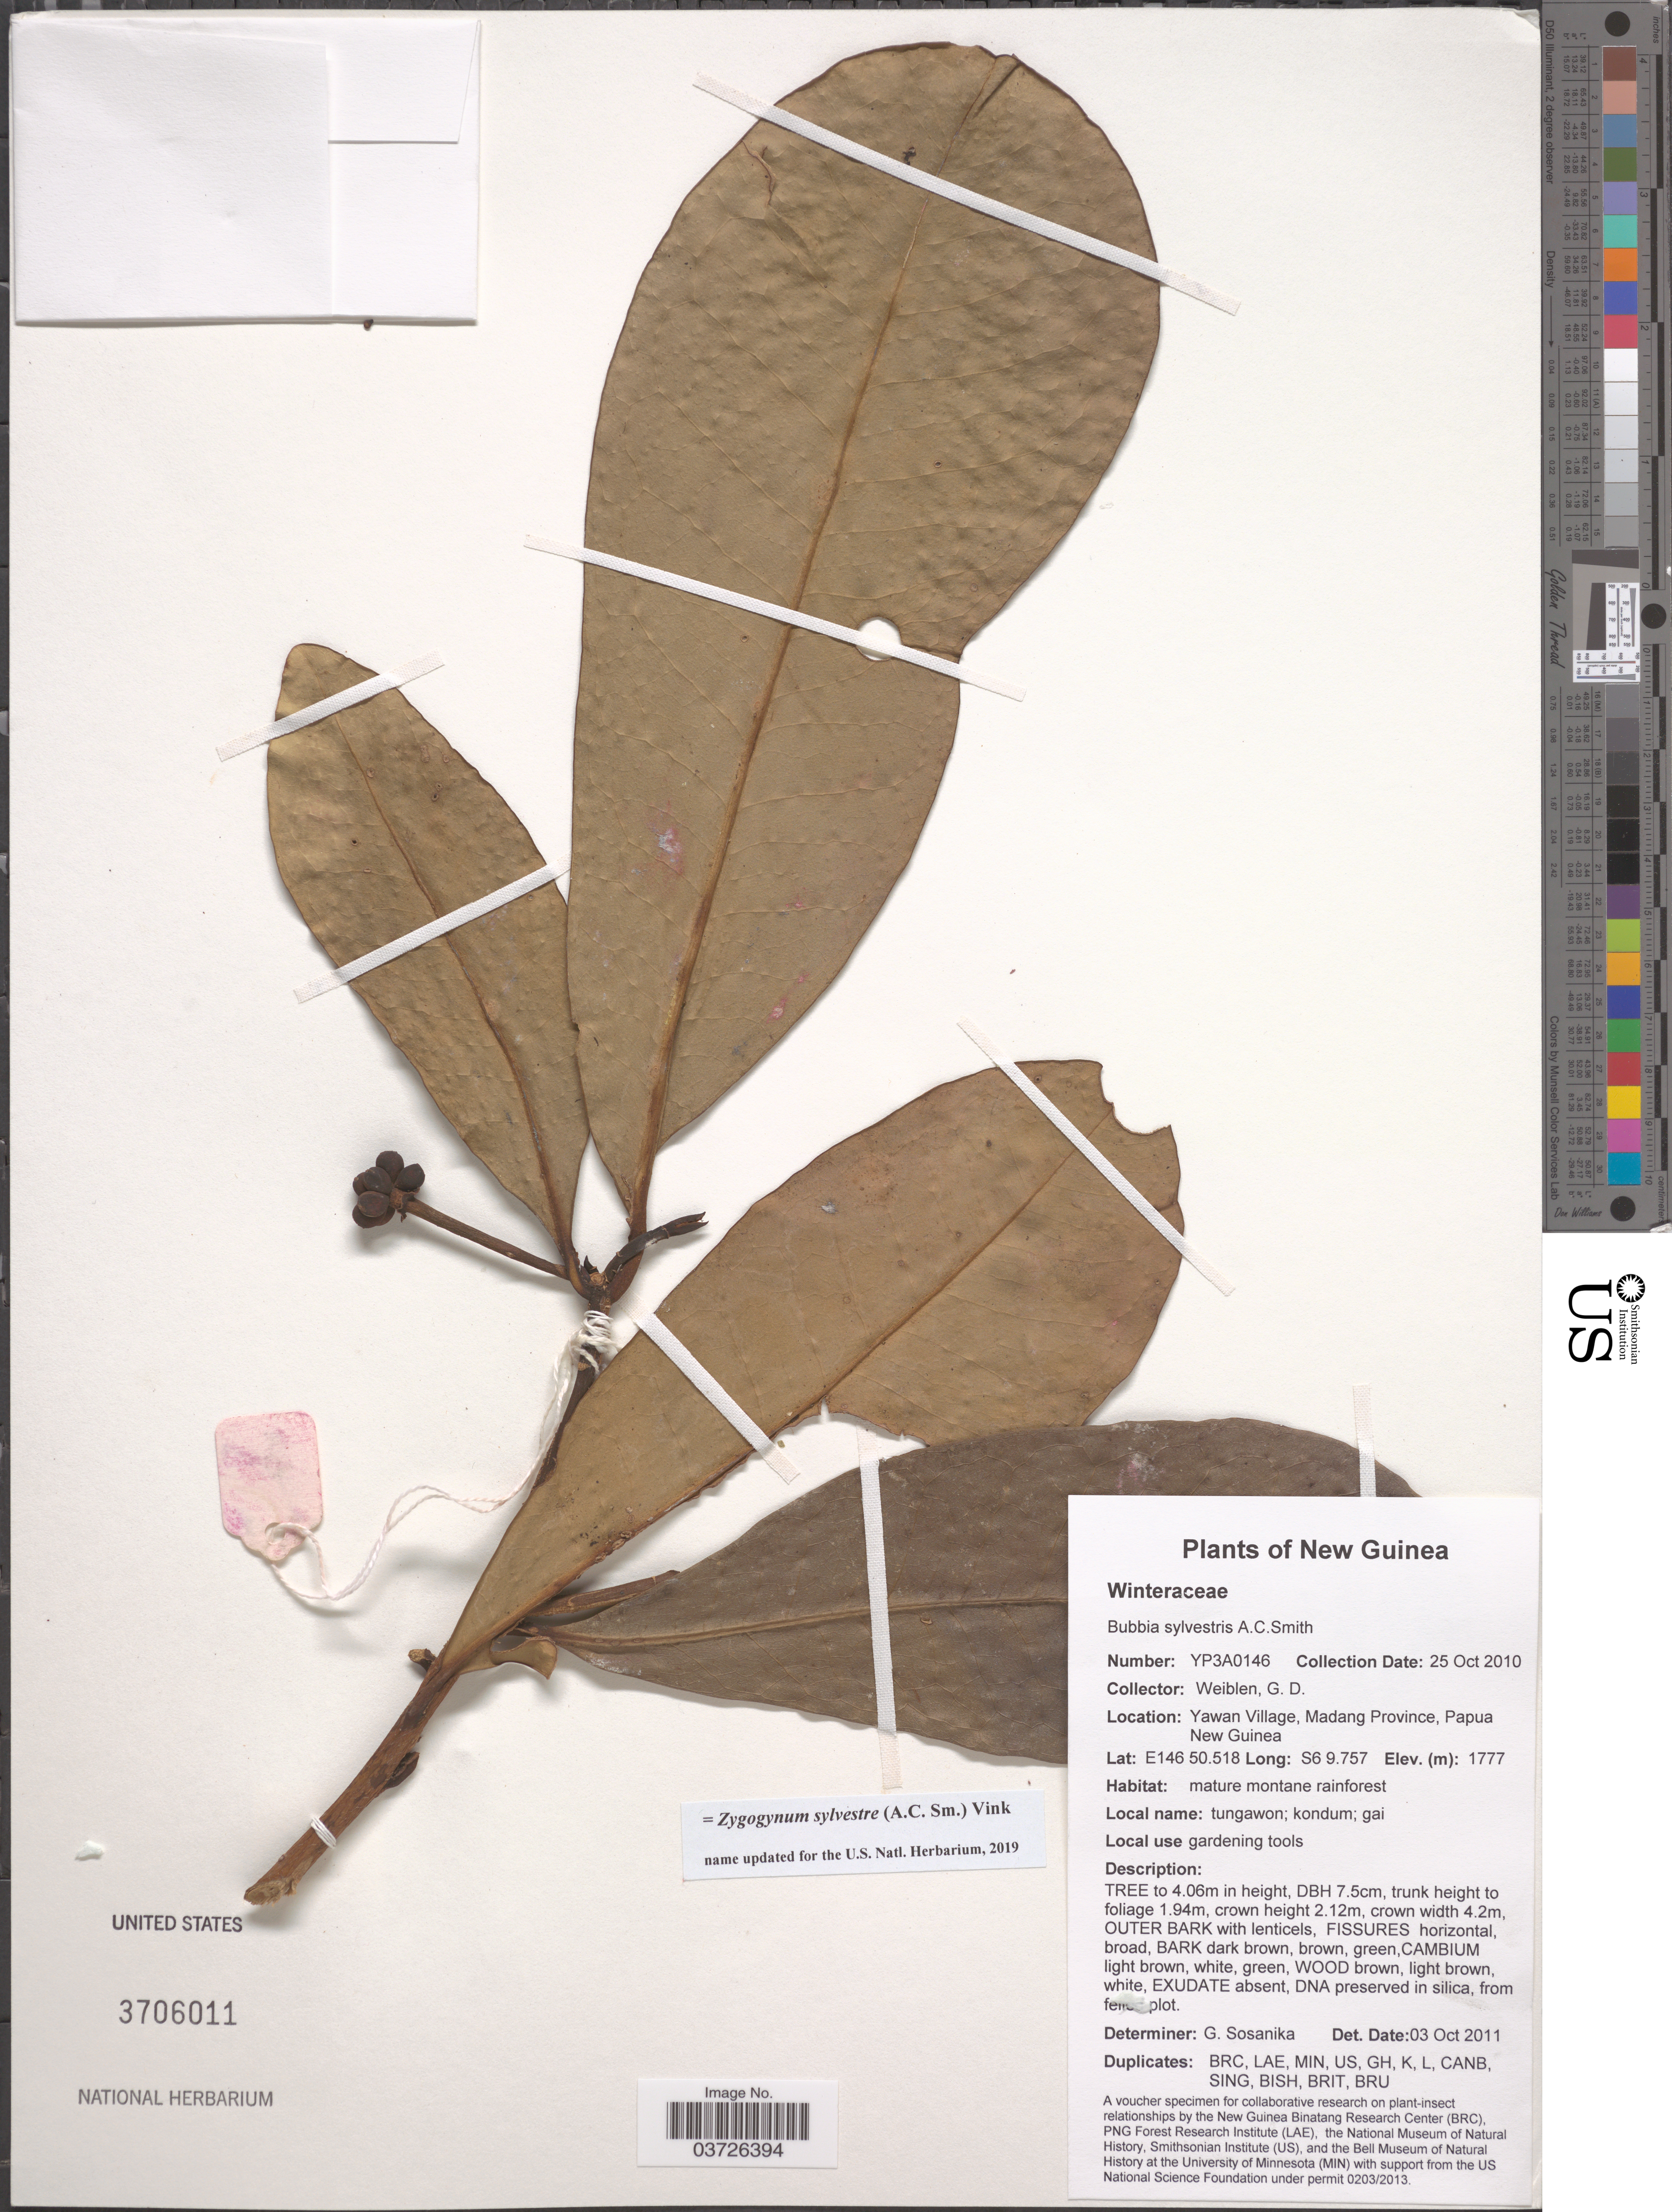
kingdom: Plantae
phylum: Tracheophyta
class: Magnoliopsida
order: Canellales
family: Winteraceae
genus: Zygogynum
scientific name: Zygogynum sylvestre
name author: (A.C. Sm.) Vink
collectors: G. D. Weiblen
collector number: YP3A0146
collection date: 2010-10-25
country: Papua New Guinea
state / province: Madang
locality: New Guinea. Yawan Village.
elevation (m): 1777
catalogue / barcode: US 3706011